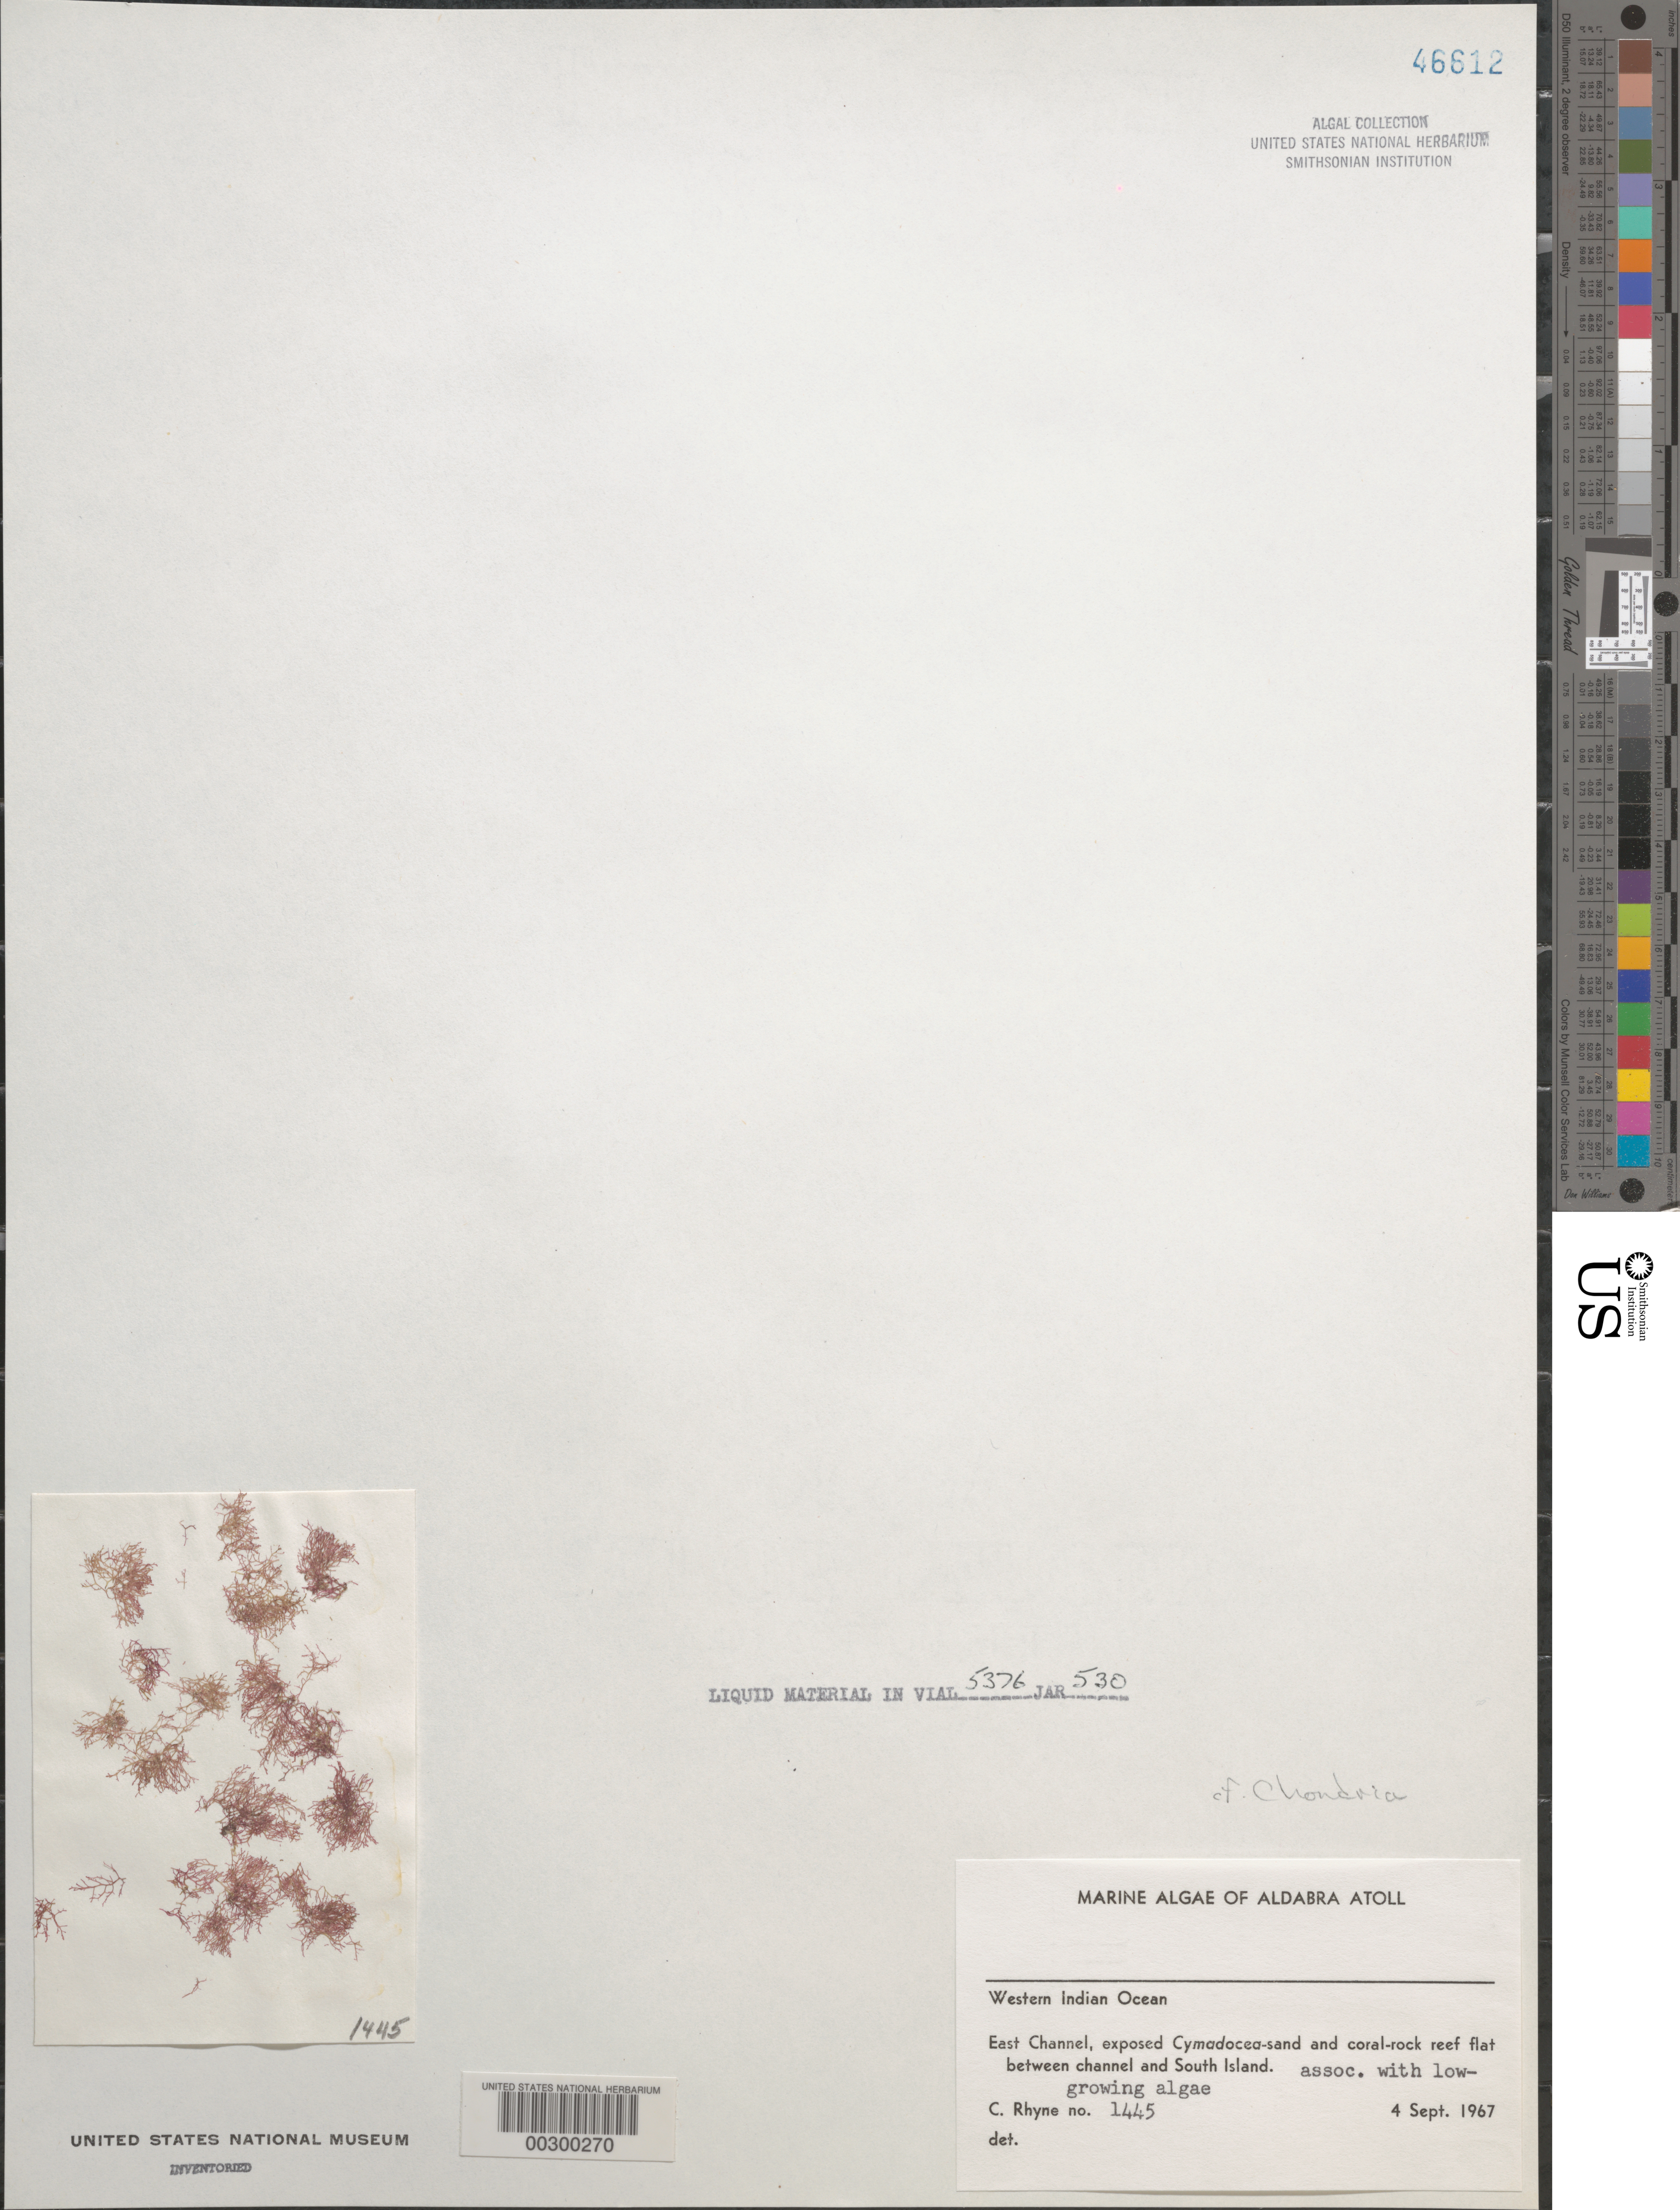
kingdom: Plantae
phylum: Rhodophyta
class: Florideophyceae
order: Ceramiales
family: Rhodomelaceae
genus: Chondria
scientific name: Chondria sp.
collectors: C. Rhyne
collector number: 1445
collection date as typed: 04 Sep 1967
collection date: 1967-09-04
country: Seychelles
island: Aldabra Atoll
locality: Between East Channel and South Island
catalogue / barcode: US 46612